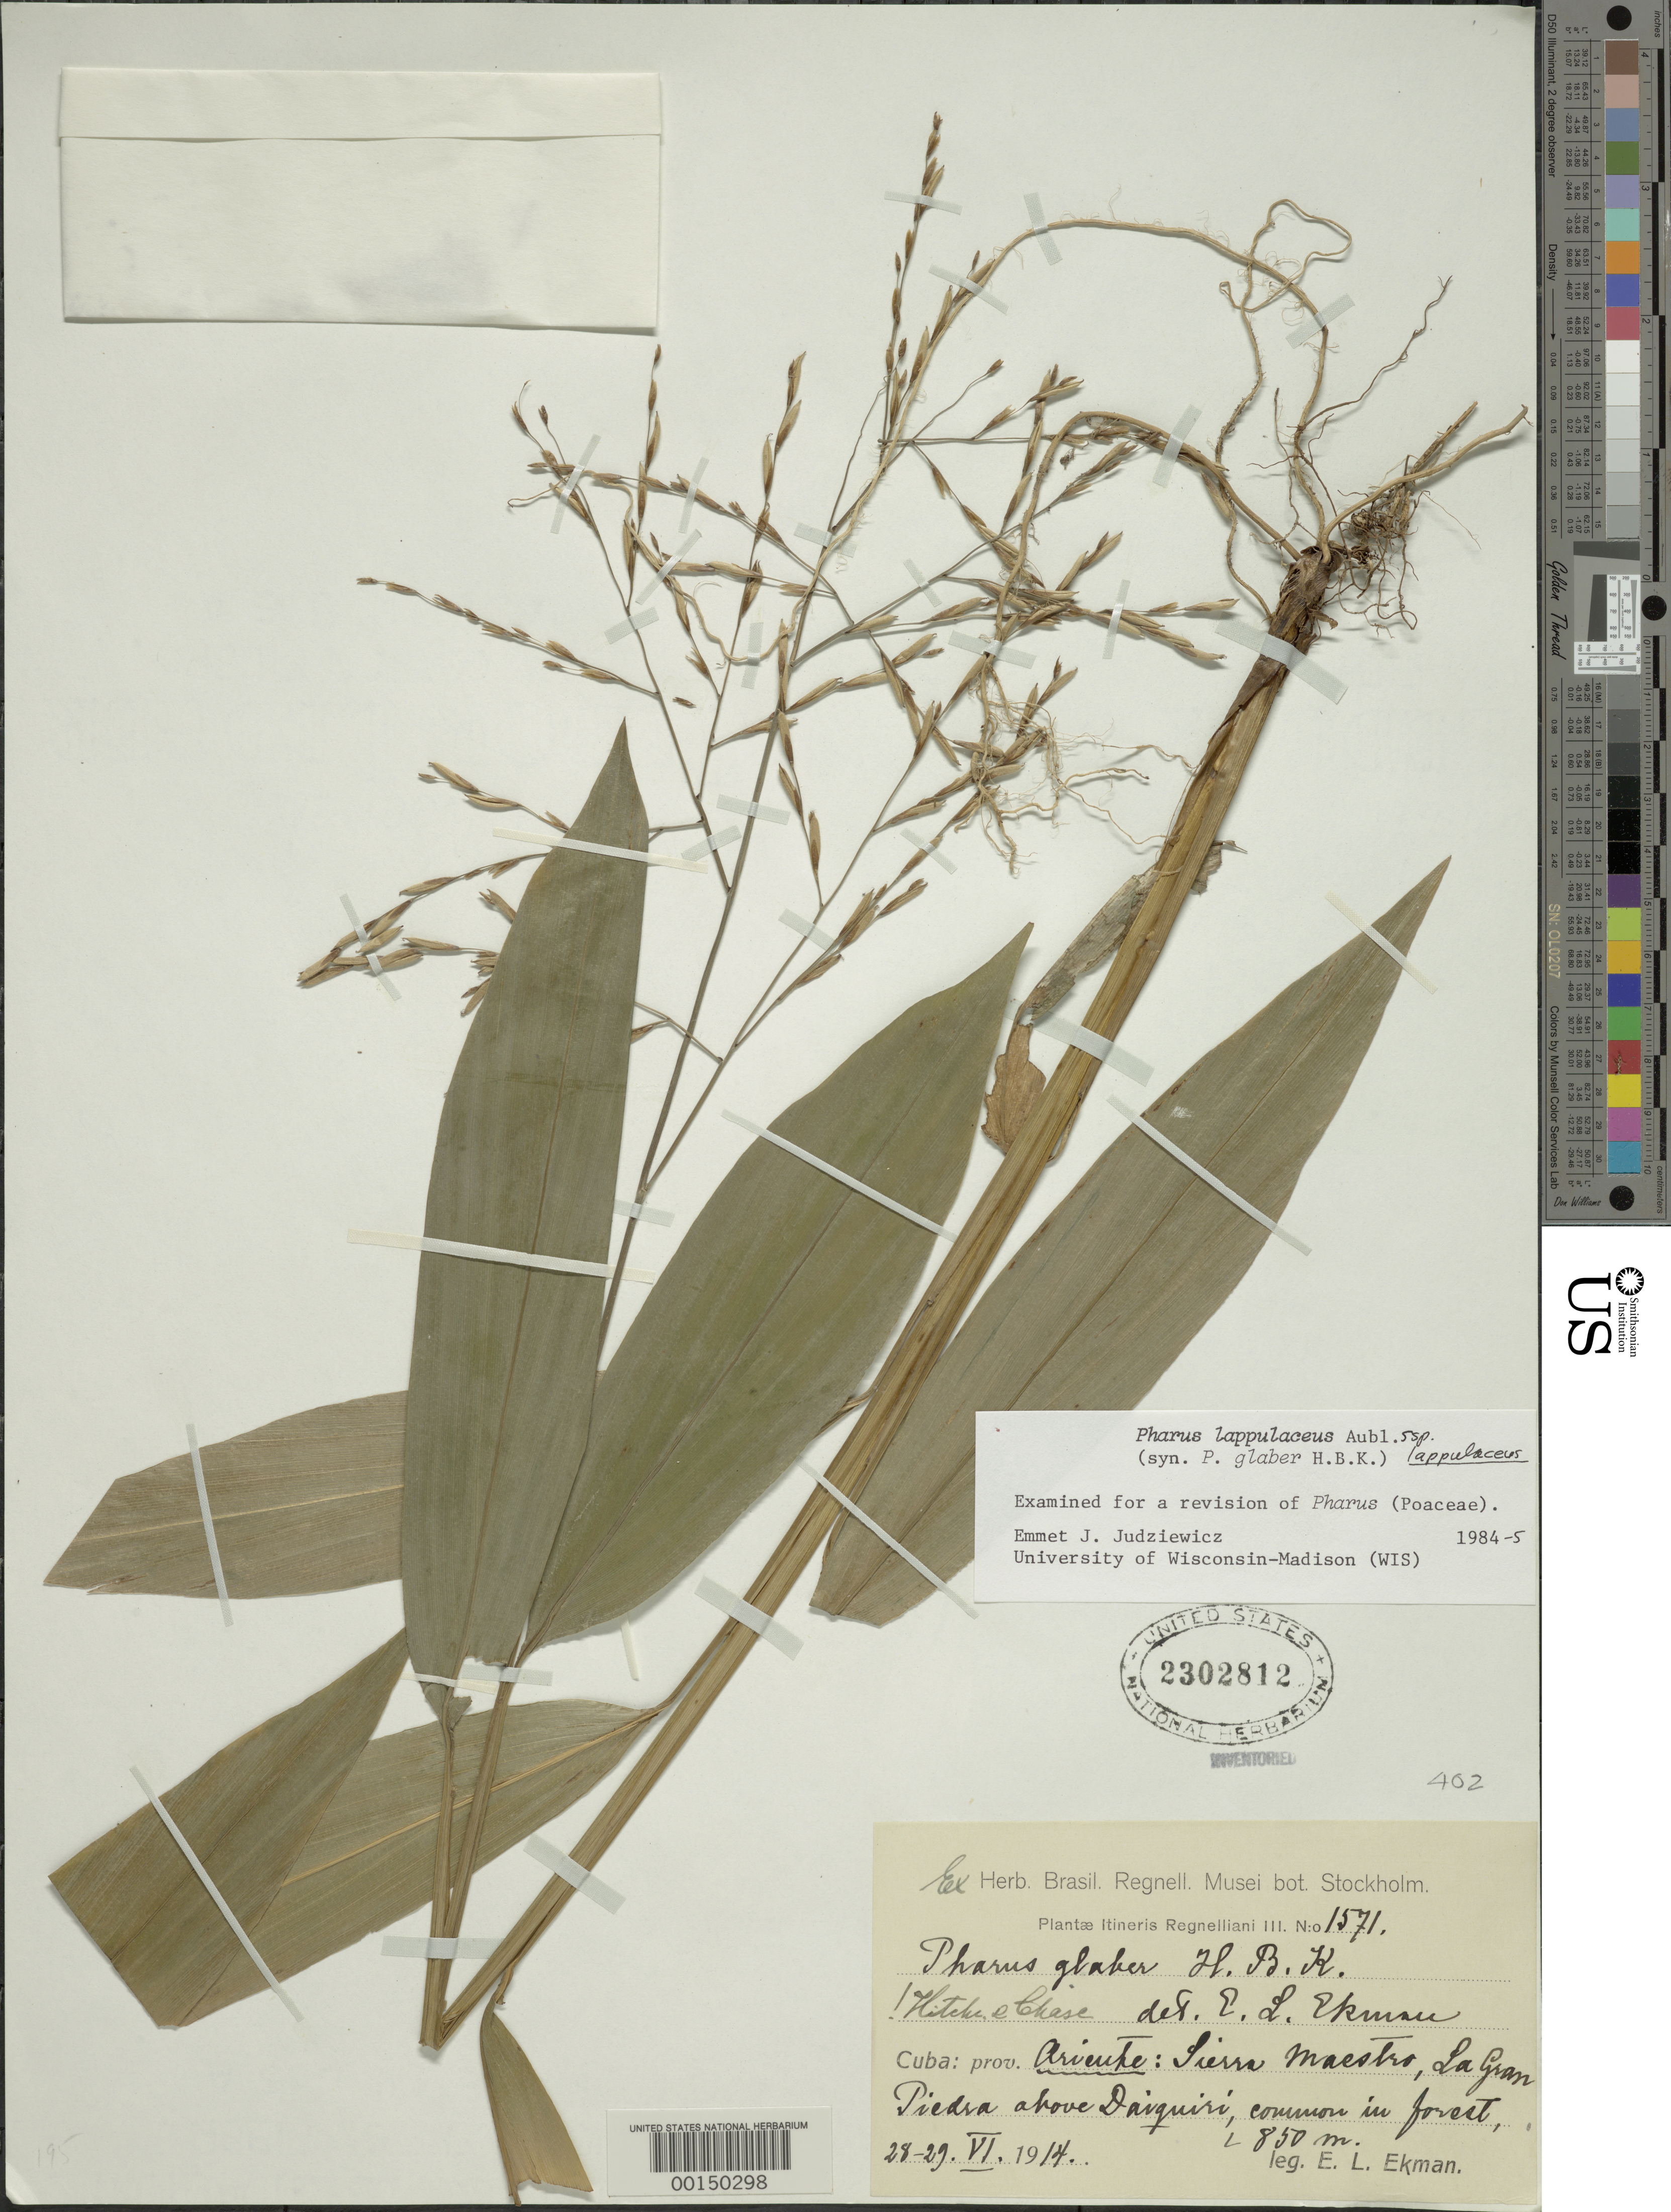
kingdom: Plantae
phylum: Tracheophyta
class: Liliopsida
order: Poales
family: Poaceae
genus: Pharus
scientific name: Pharus lappulaceus subsp. lappulaceus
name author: Aubl.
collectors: E. L. Ekman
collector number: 1571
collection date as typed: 28 Jun 1914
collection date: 1914-06-28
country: Cuba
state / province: Oriente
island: Greater Antilles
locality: Sierra maestro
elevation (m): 850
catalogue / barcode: US 2302812